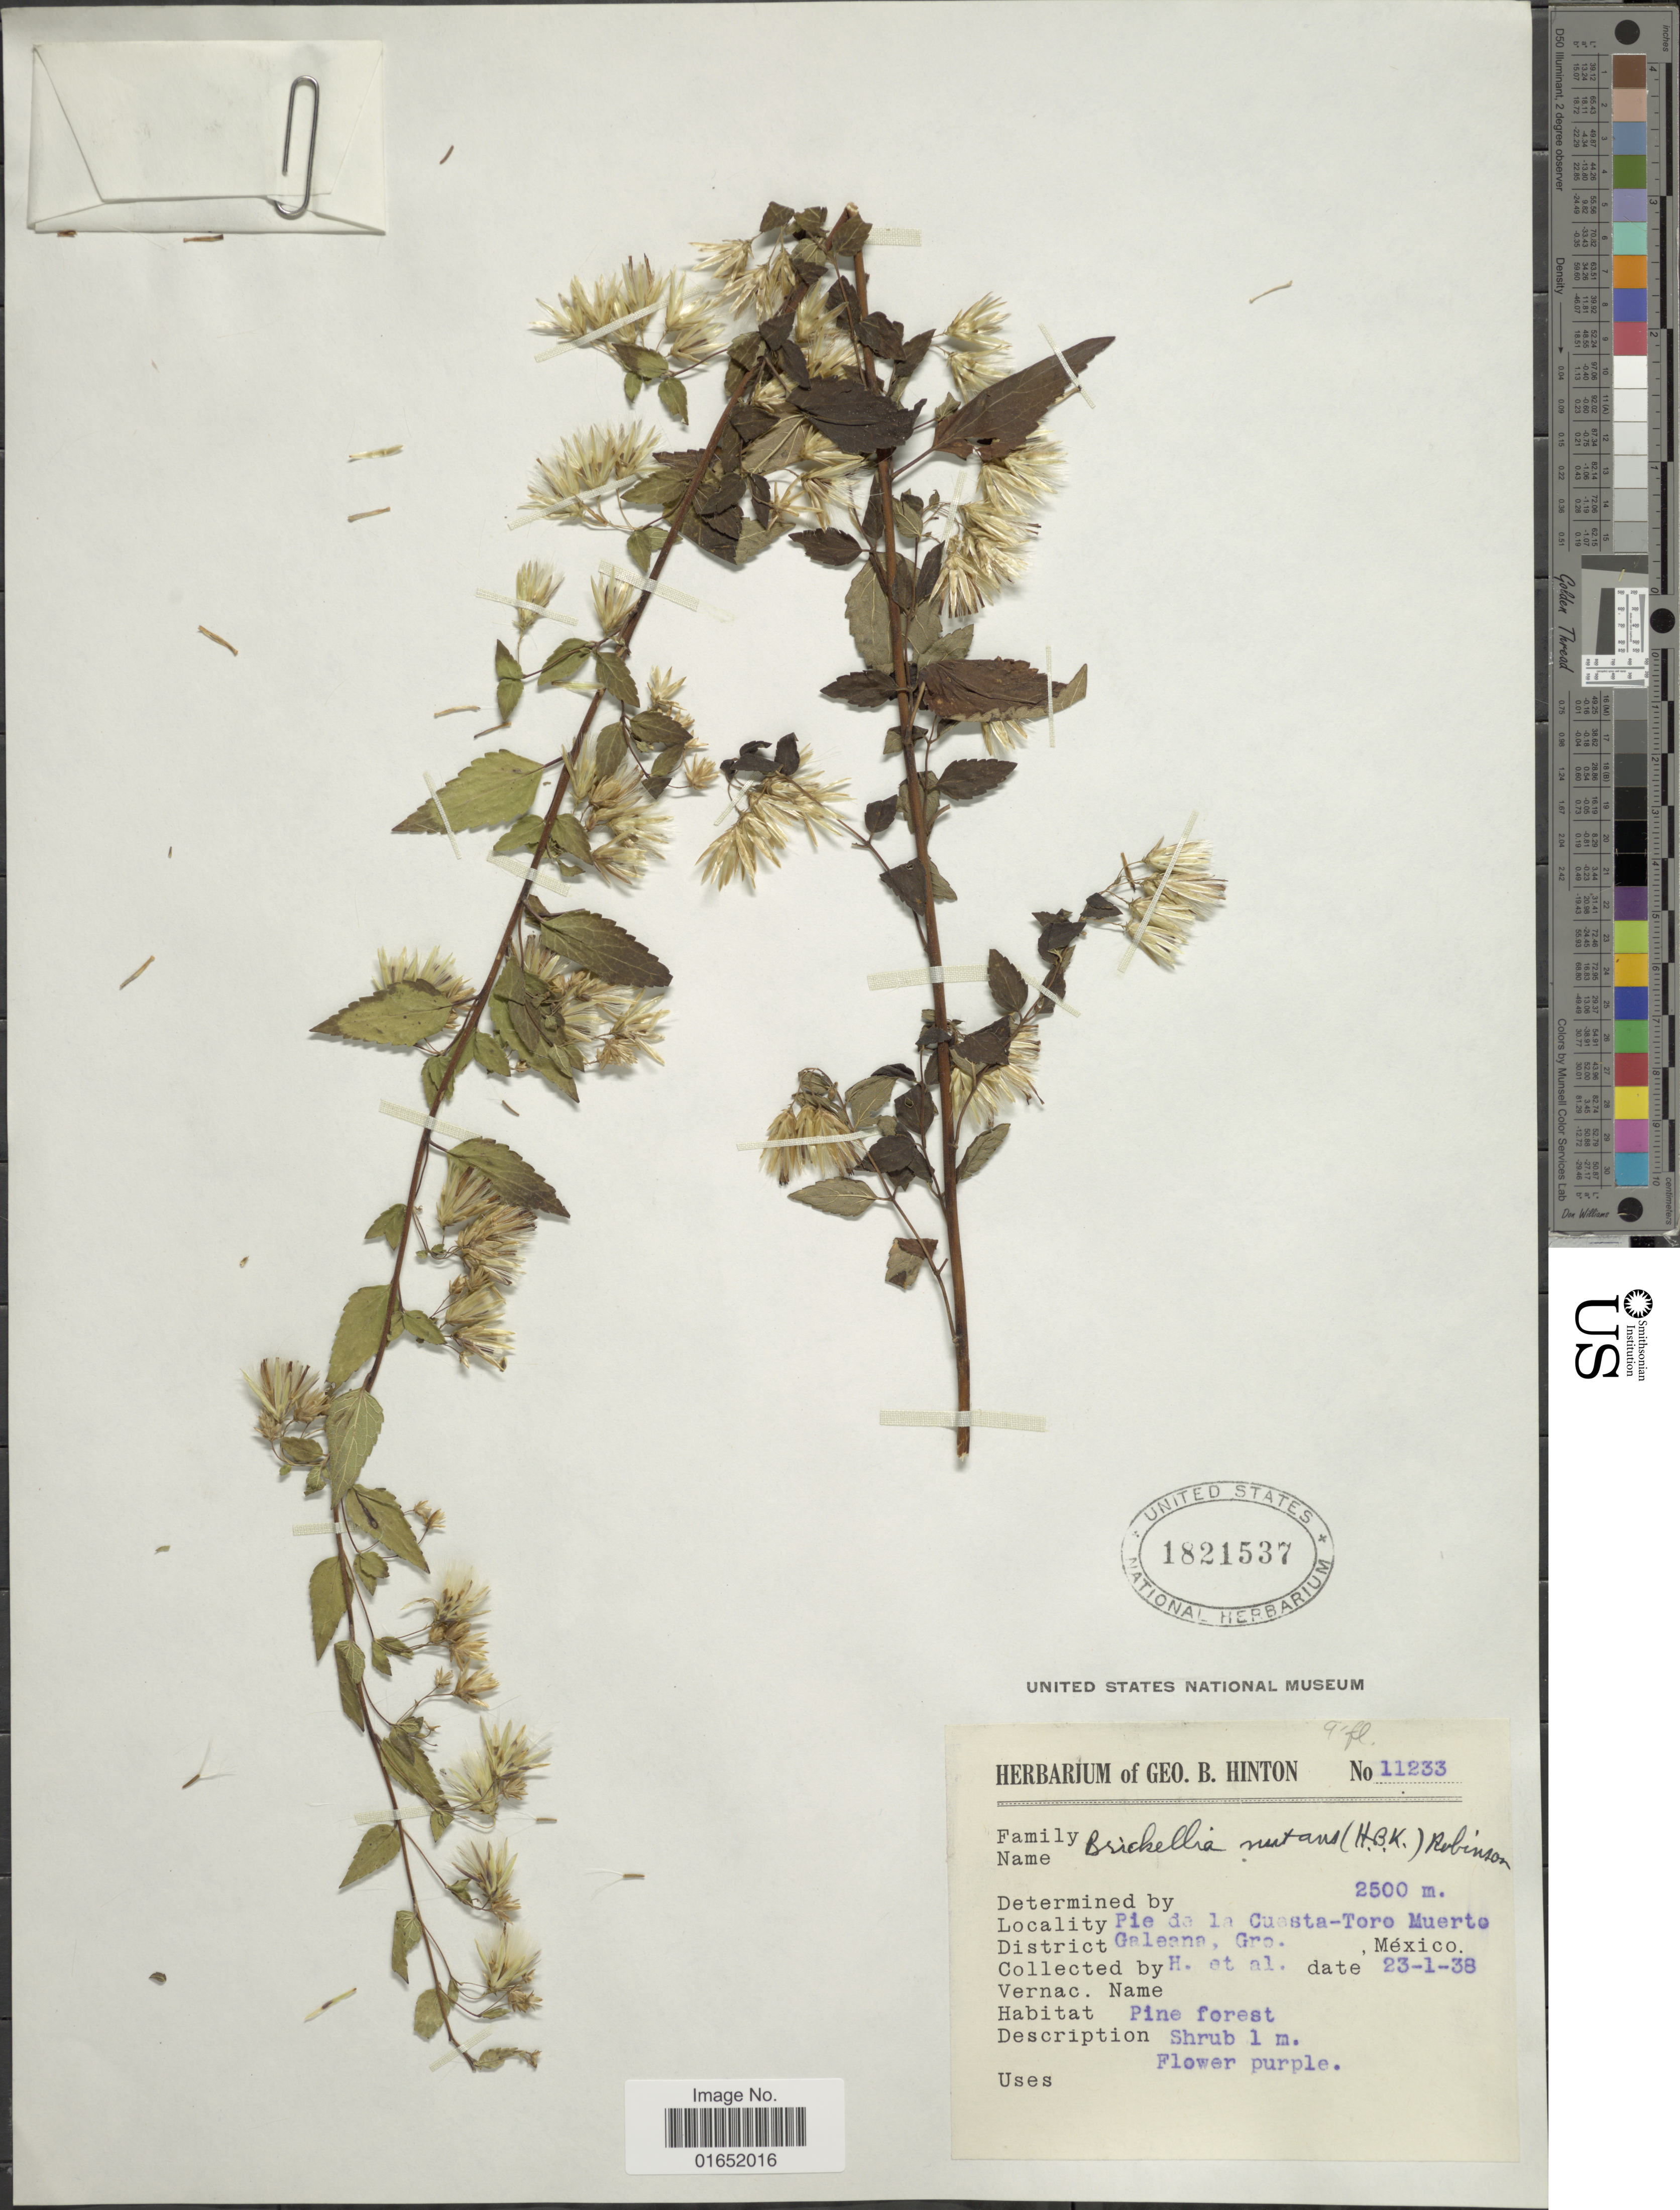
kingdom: Plantae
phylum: Tracheophyta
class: Magnoliopsida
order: Asterales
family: Asteraceae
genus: Brickellia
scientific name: Brickellia nutanticeps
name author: S.F. Blake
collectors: G. B. Hinton & et al.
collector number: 11233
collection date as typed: Transcribed d/m/y: 23/1/38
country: Mexico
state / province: Guerrero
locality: Pie de la Cuasta-Toro Muerte, District Galeana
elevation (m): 2500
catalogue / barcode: US 1821537